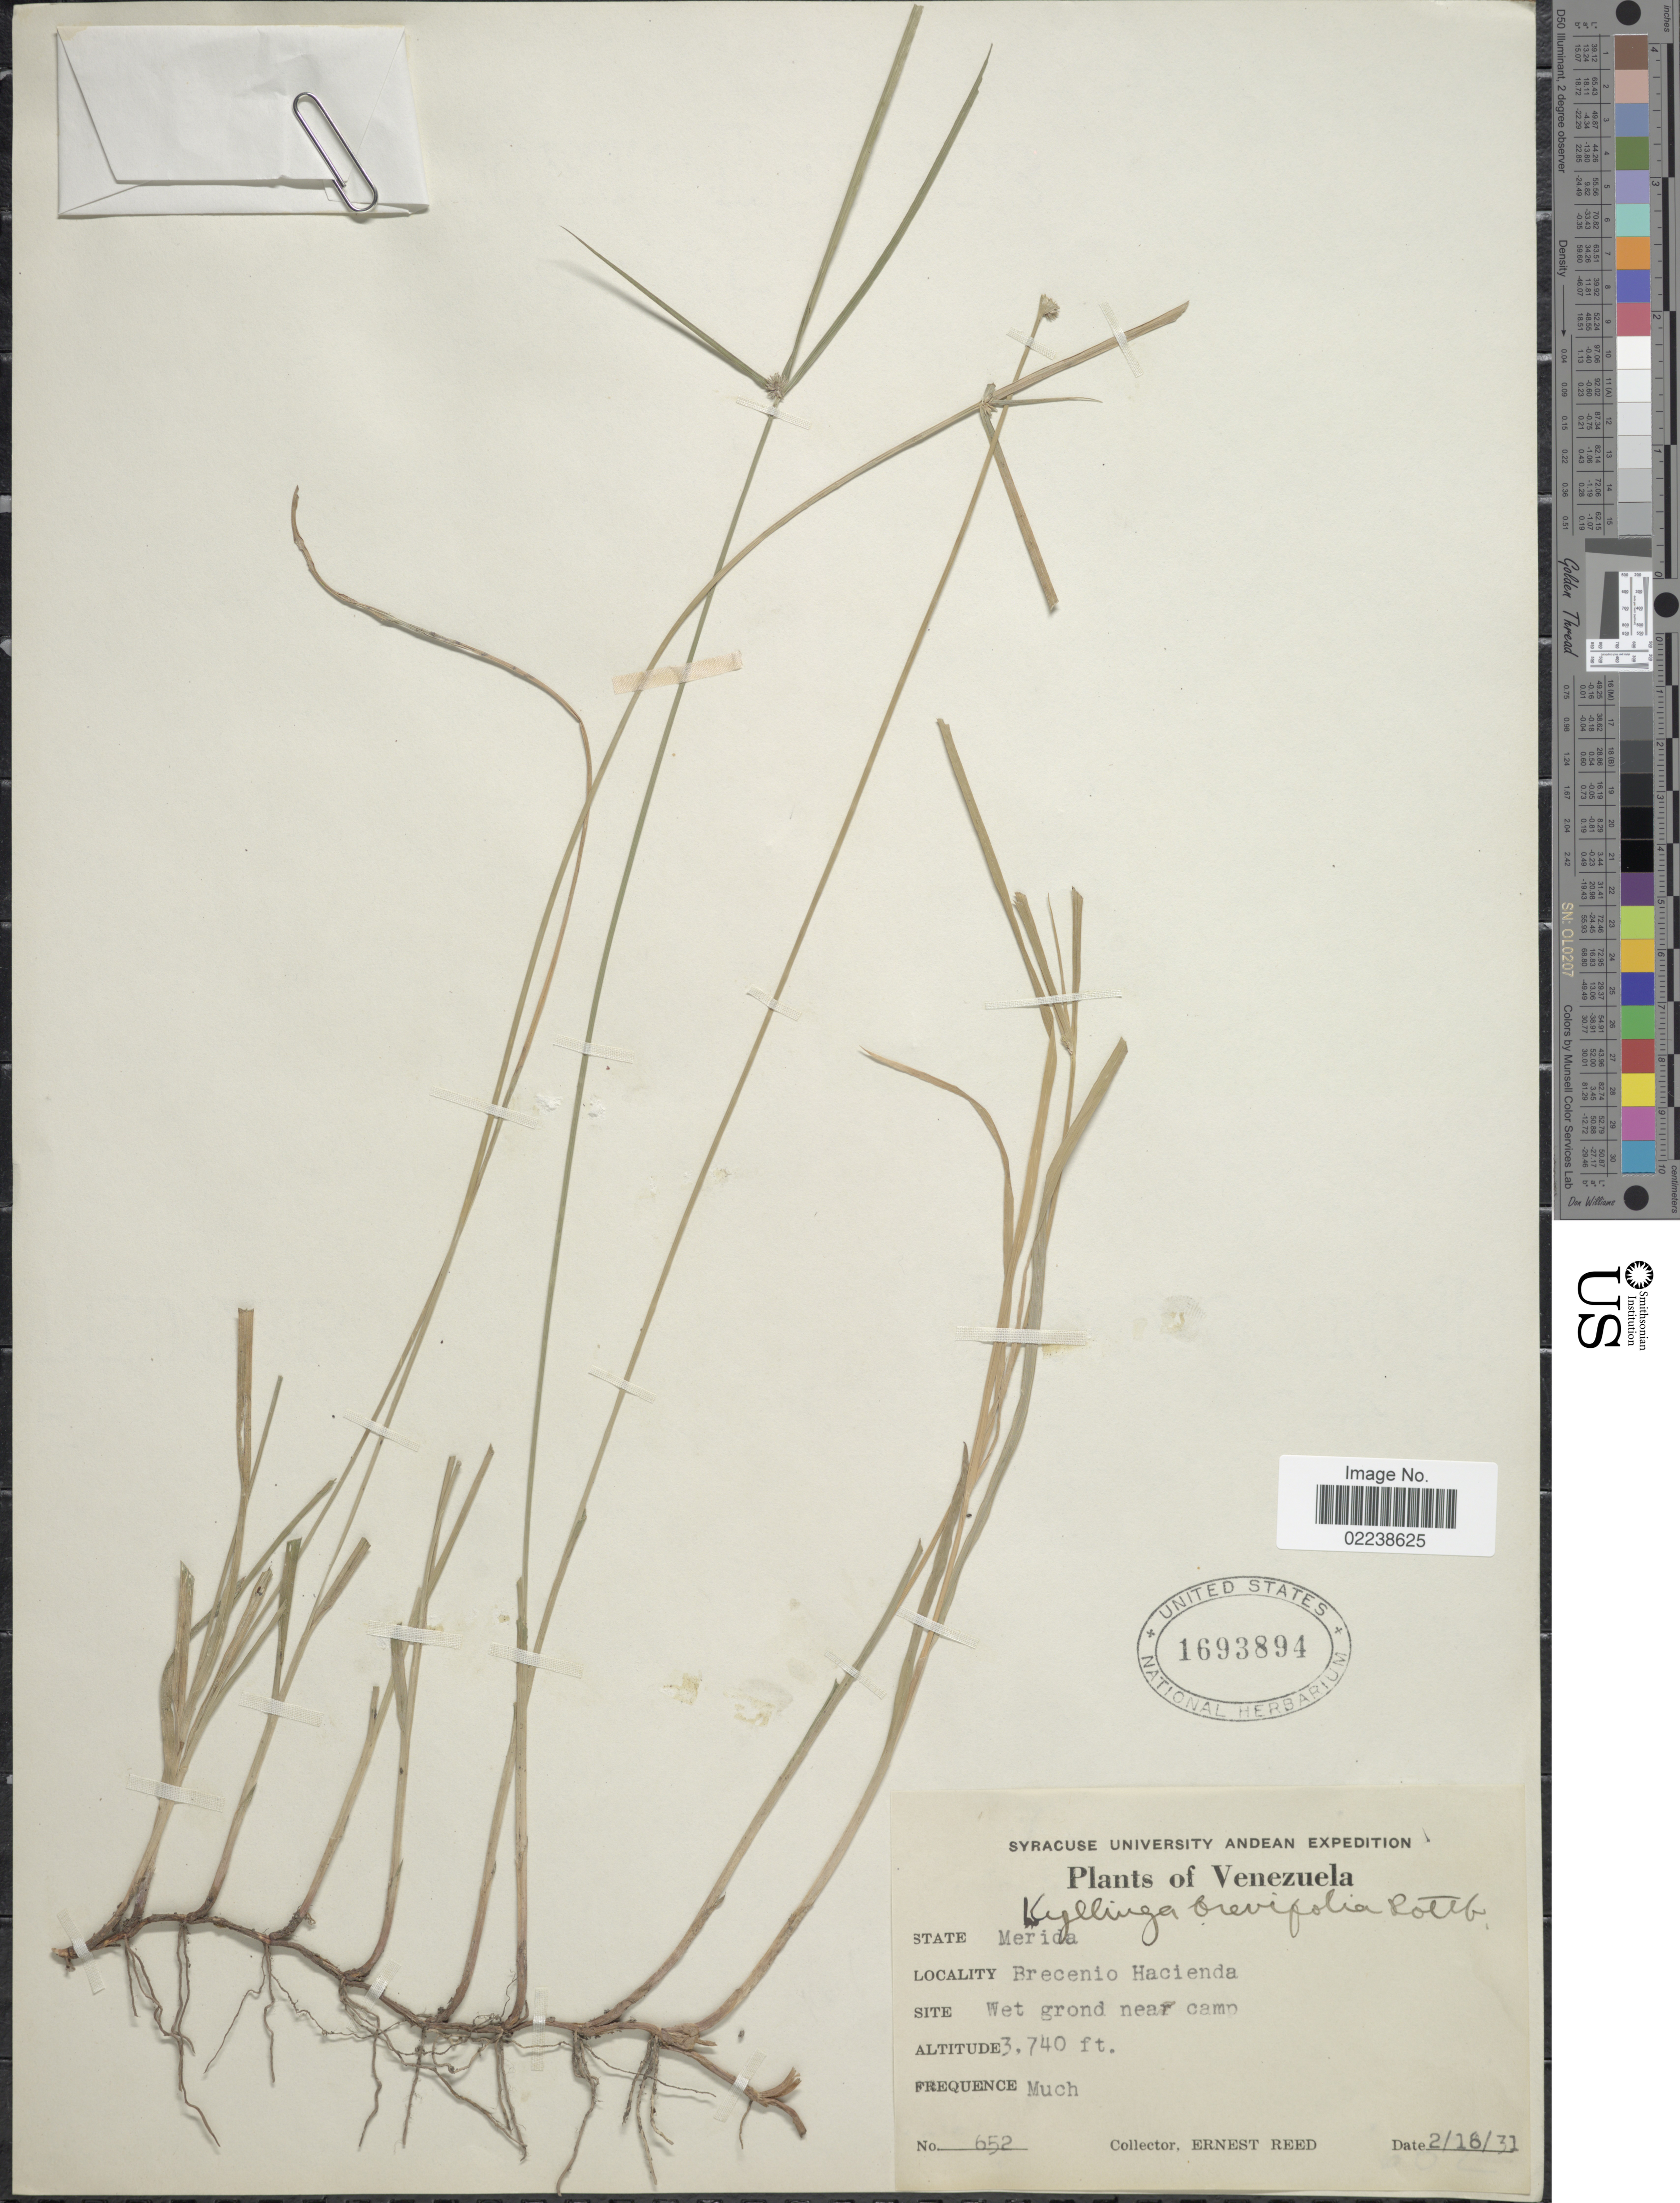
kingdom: Plantae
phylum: Tracheophyta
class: Liliopsida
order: Poales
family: Cyperaceae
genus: Cyperus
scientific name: Cyperus brevifolius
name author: (Rottb.) Hassk.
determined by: Strong, M. T., (US), Smithsonian Institution - National Museum of Natural History (UNITED STATES)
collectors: E. Reed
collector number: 652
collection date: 1931-02-16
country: Venezuela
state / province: Mérida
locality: Brecenio Hacienda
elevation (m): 1140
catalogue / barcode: US 1693894